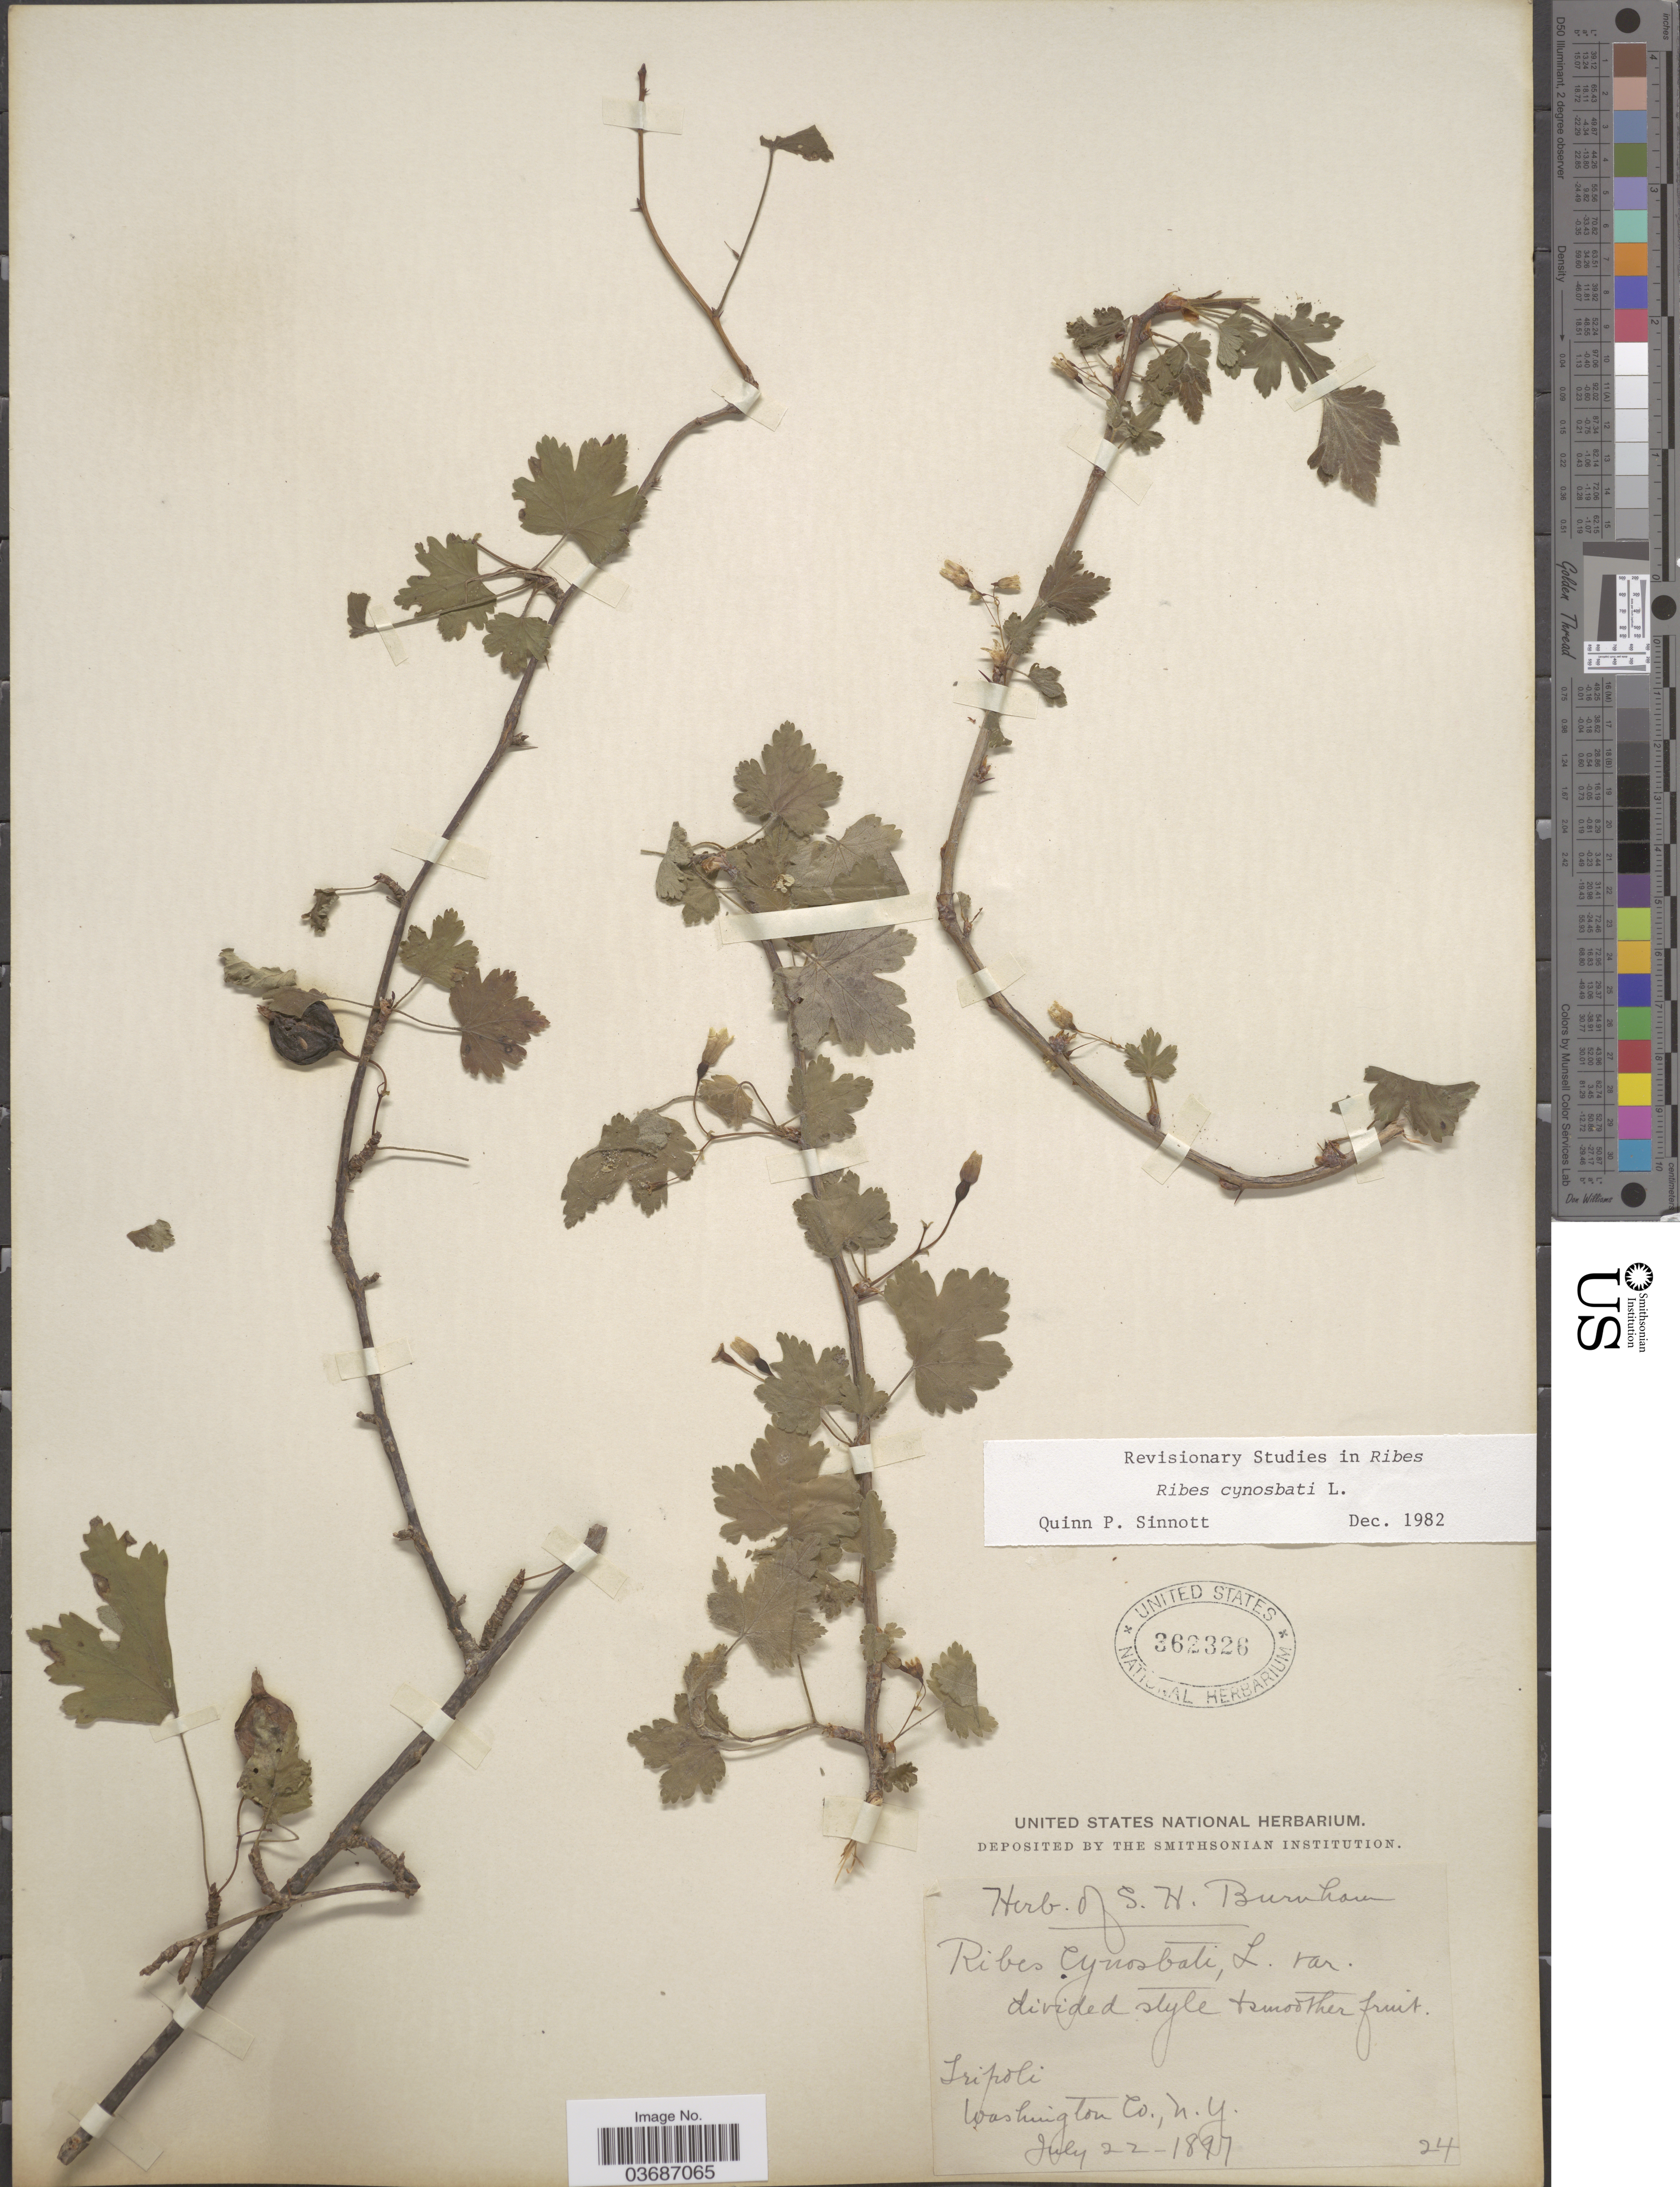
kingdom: Plantae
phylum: Tracheophyta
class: Magnoliopsida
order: Saxifragales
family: Grossulariaceae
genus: Ribes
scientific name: Ribes cynosbati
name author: L.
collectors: ex herb. S.H. Burnham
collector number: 24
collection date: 1897-07-22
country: United States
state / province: New York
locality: Tripoli. Washington Co.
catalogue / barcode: US 362326